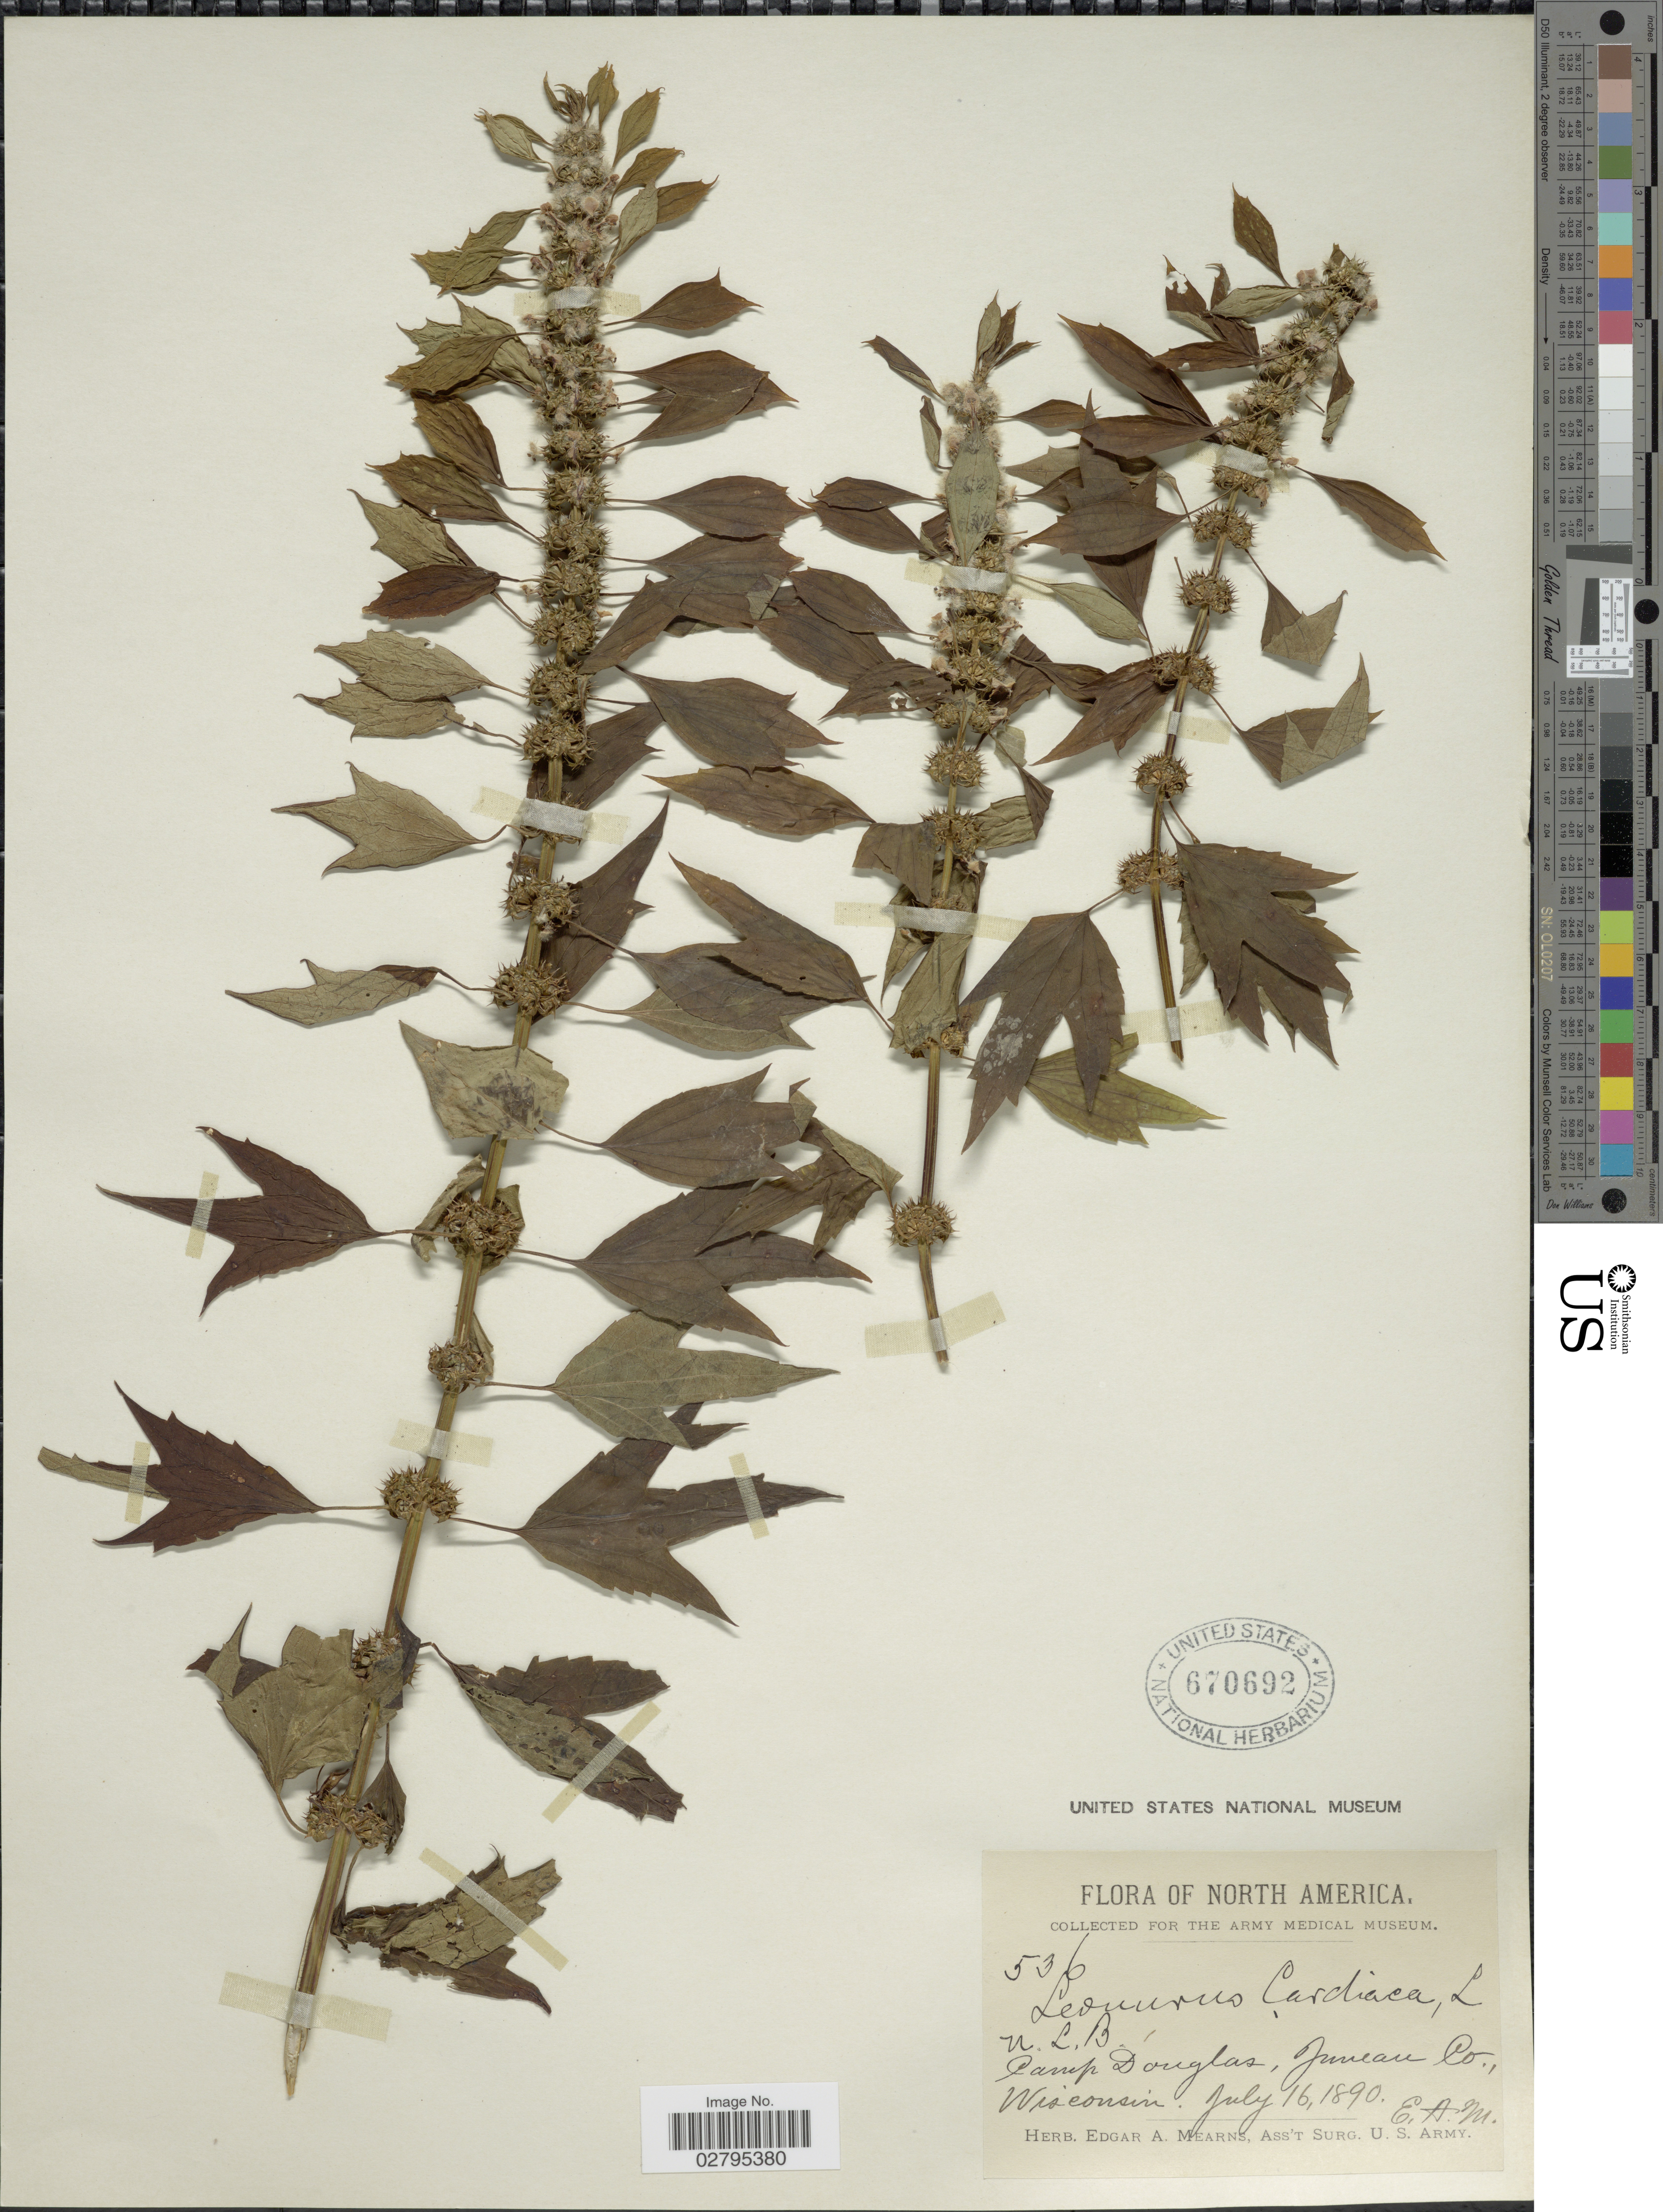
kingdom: Plantae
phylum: Tracheophyta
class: Magnoliopsida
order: Lamiales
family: Lamiaceae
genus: Leonurus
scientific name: Leonurus cardiaca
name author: L.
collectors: E. A. Mearns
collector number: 536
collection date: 1890-07-16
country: United States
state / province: Wisconsin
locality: Camp Douglas, Juneau Co.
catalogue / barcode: US 670692